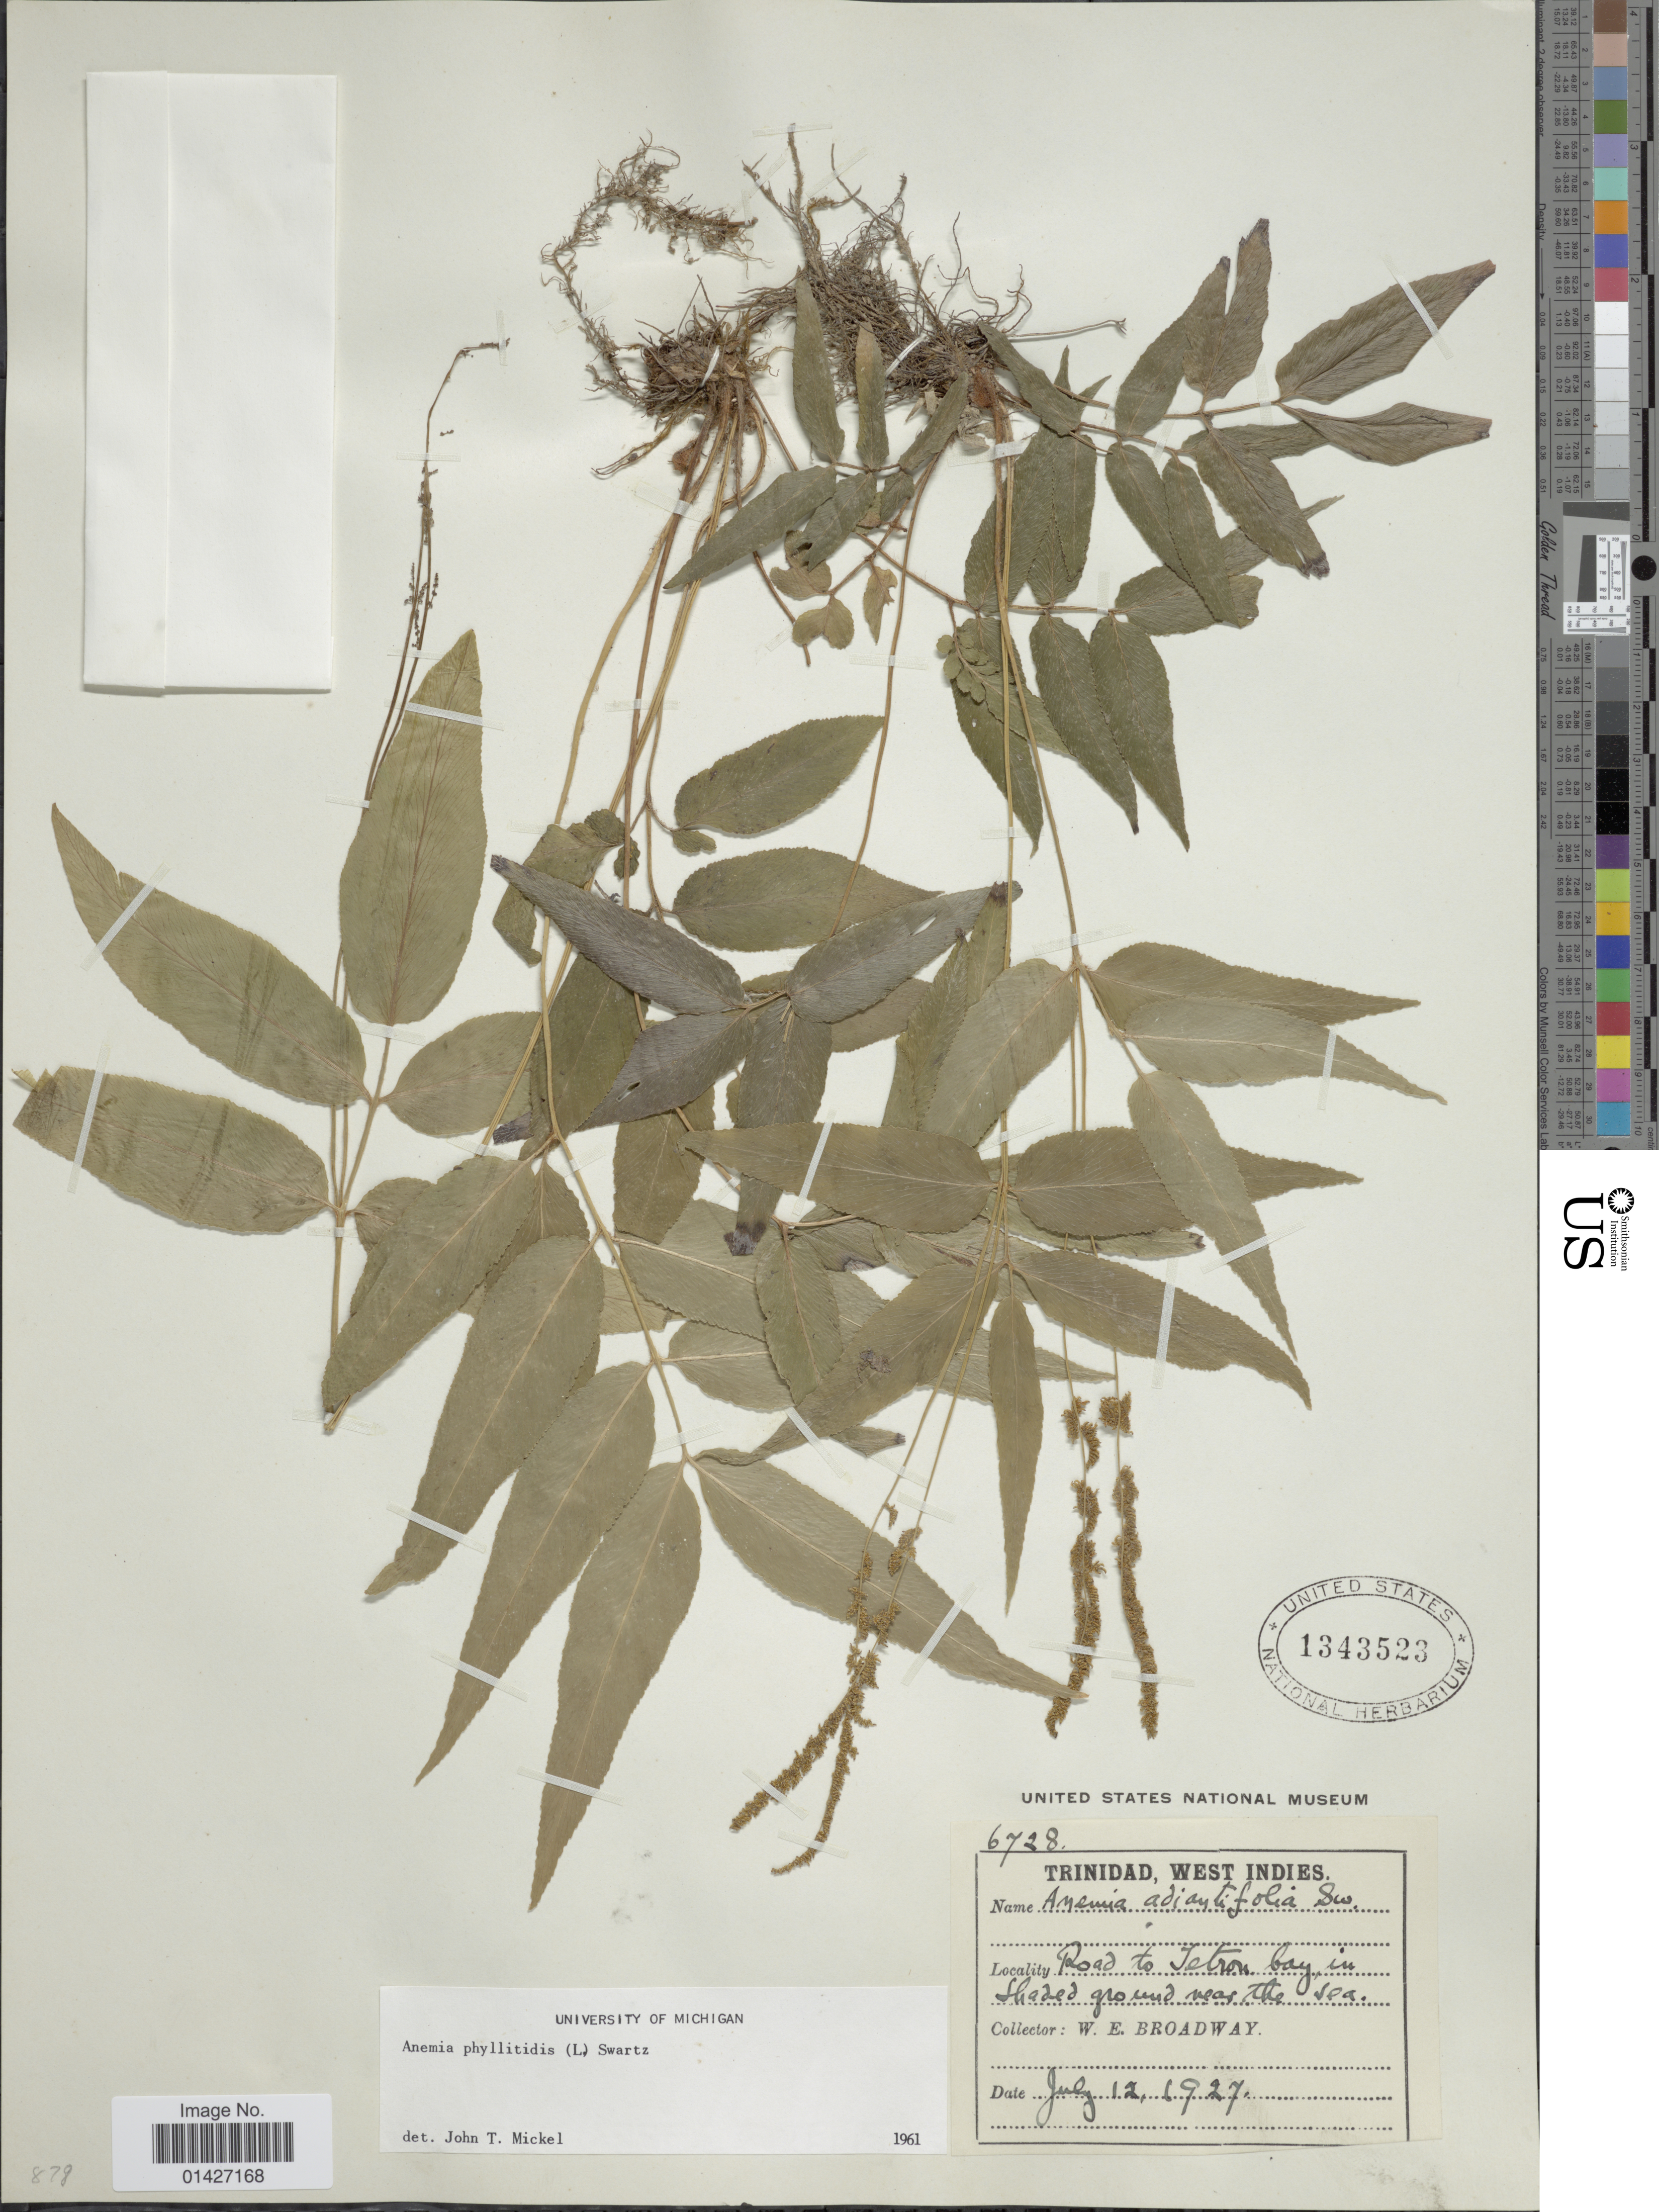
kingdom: Plantae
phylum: Tracheophyta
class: Polypodiopsida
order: Schizaeales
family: Anemiaceae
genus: Anemia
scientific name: Anemia phyllitidis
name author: (L.) Sw.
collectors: W. E. Broadway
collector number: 6728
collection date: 1927-07-12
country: Trinidad and Tobago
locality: Trinidad, West Indies. Road to Tetron bay, in shaded ground near the sea.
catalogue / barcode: US 1343523